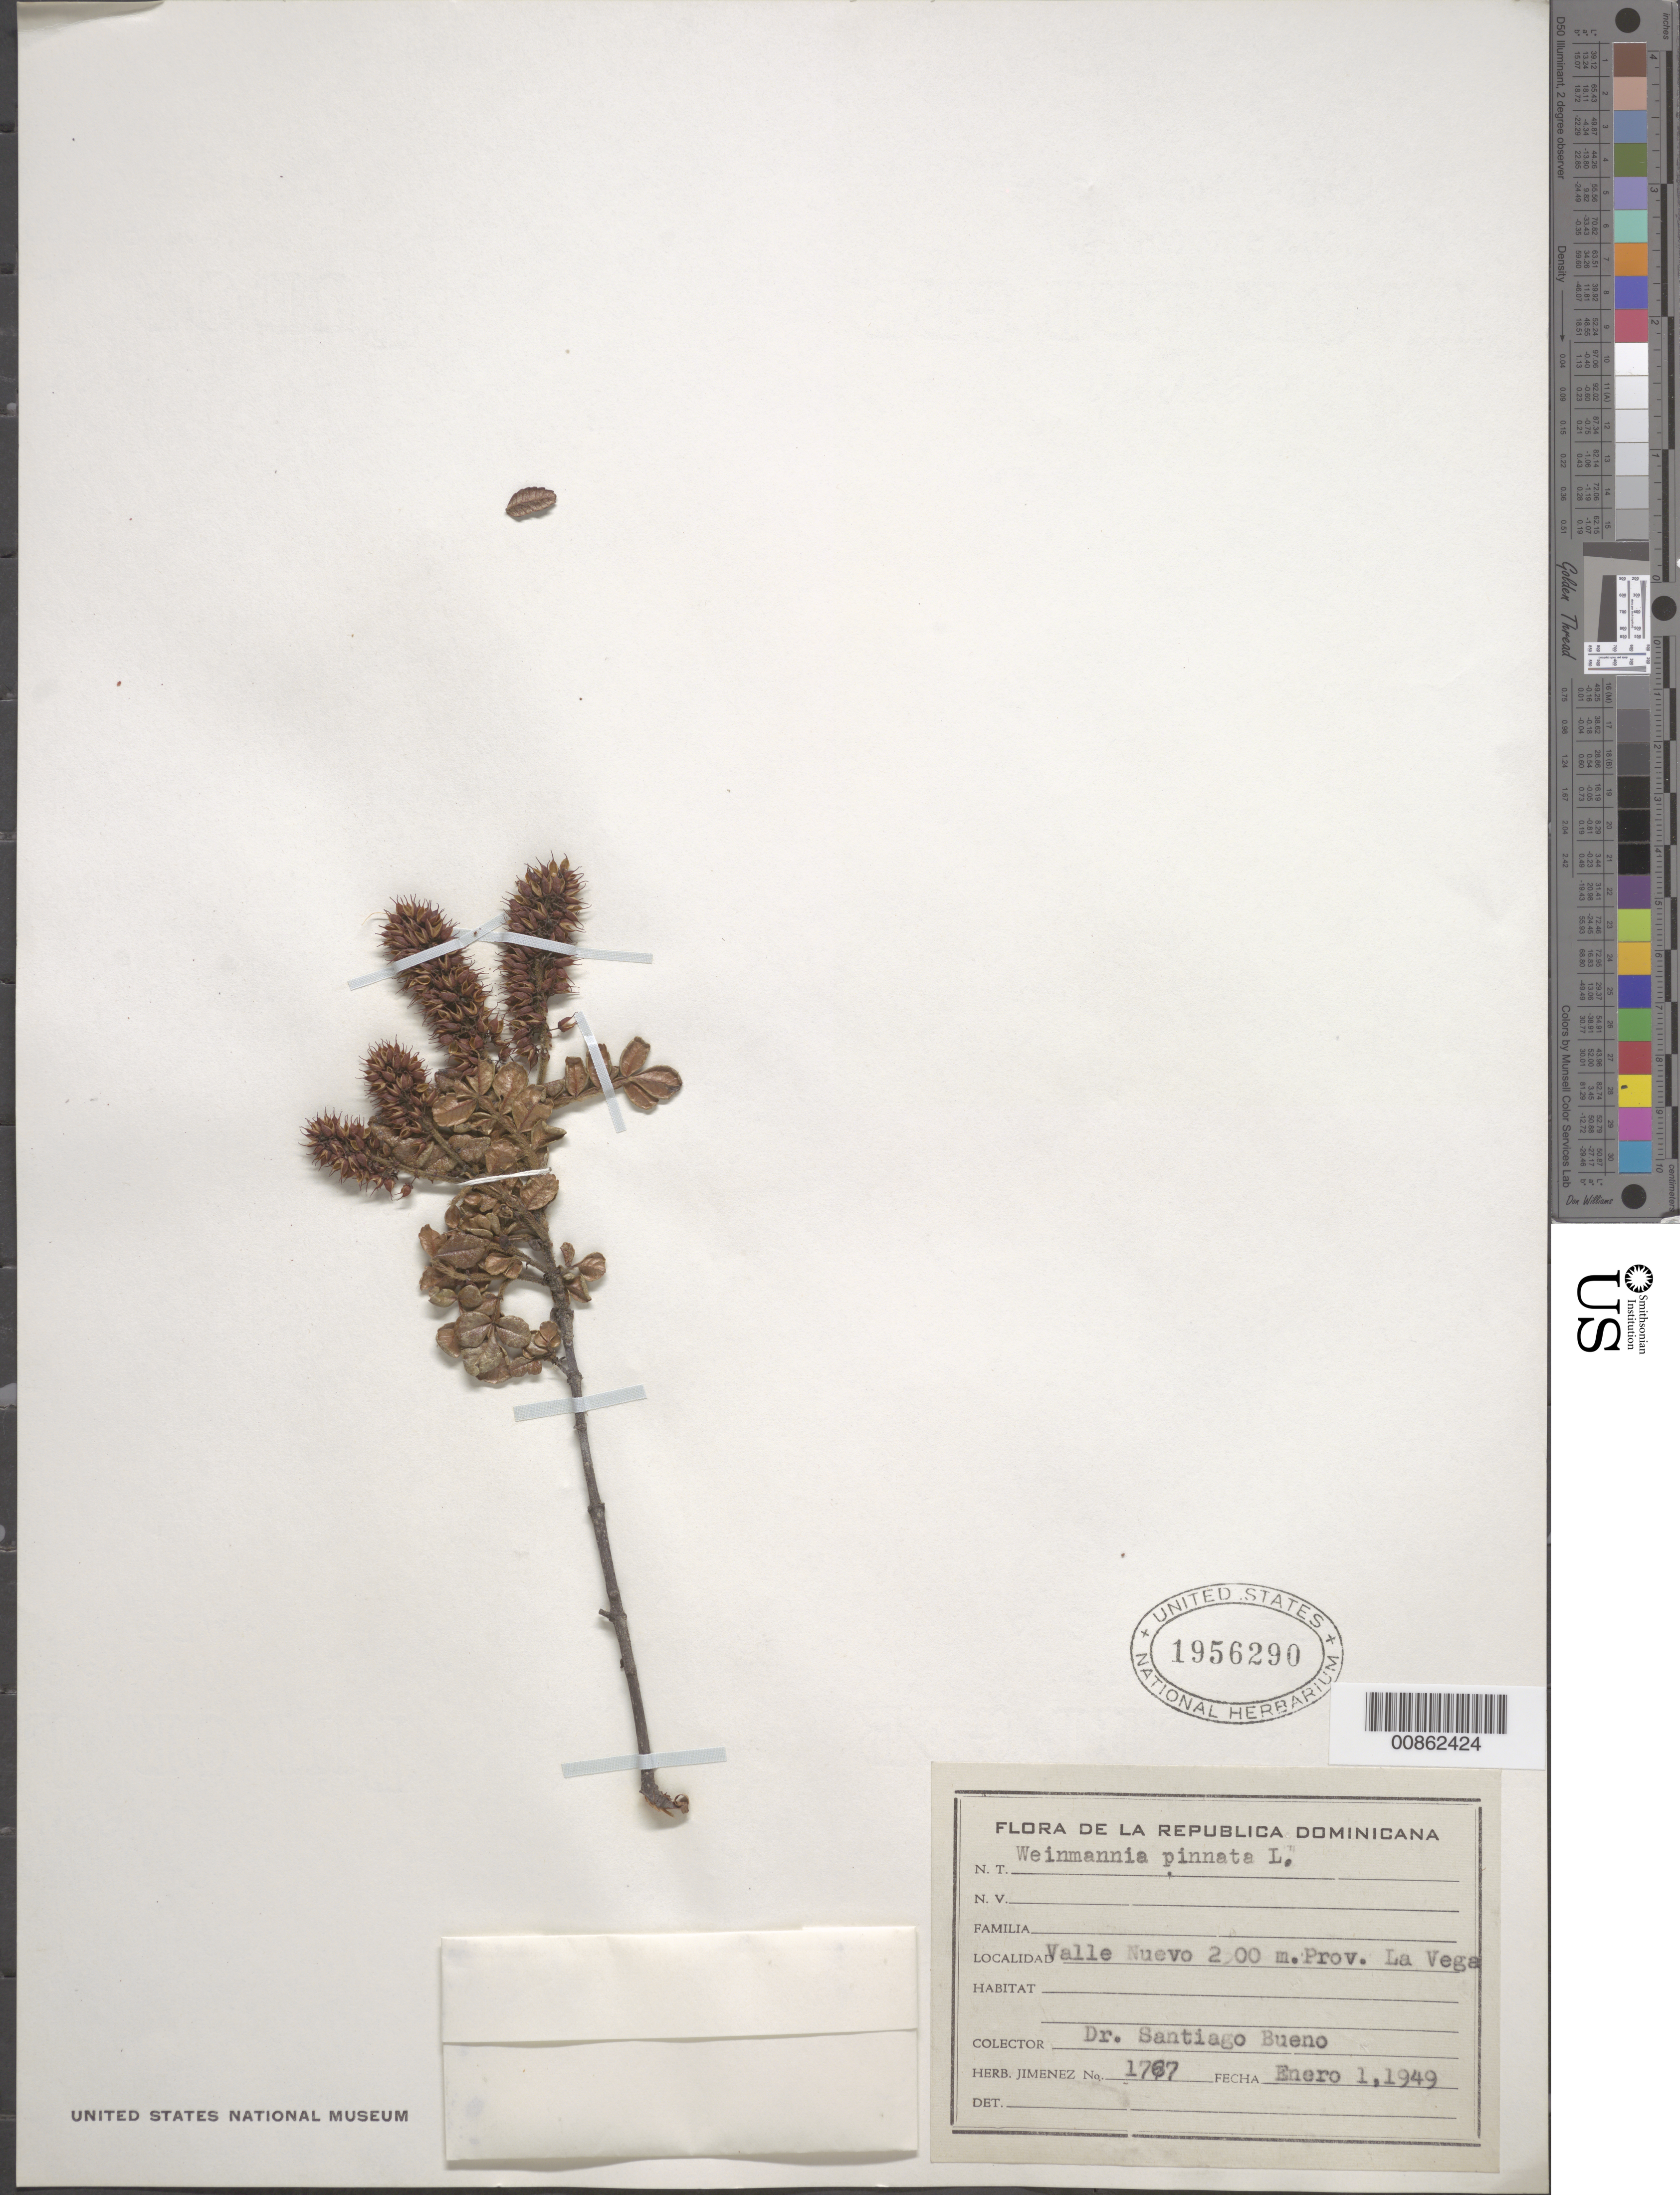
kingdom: Plantae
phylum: Tracheophyta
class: Magnoliopsida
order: Oxalidales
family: Cunoniaceae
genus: Weinmannia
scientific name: Weinmannia pinnata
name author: L.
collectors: S. Bueno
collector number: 1767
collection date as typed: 01 Jan 1949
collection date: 1949-01-01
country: Dominican Republic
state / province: La Vega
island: Hispaniola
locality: Valle Nuevo.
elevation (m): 2500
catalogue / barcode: US 1956290